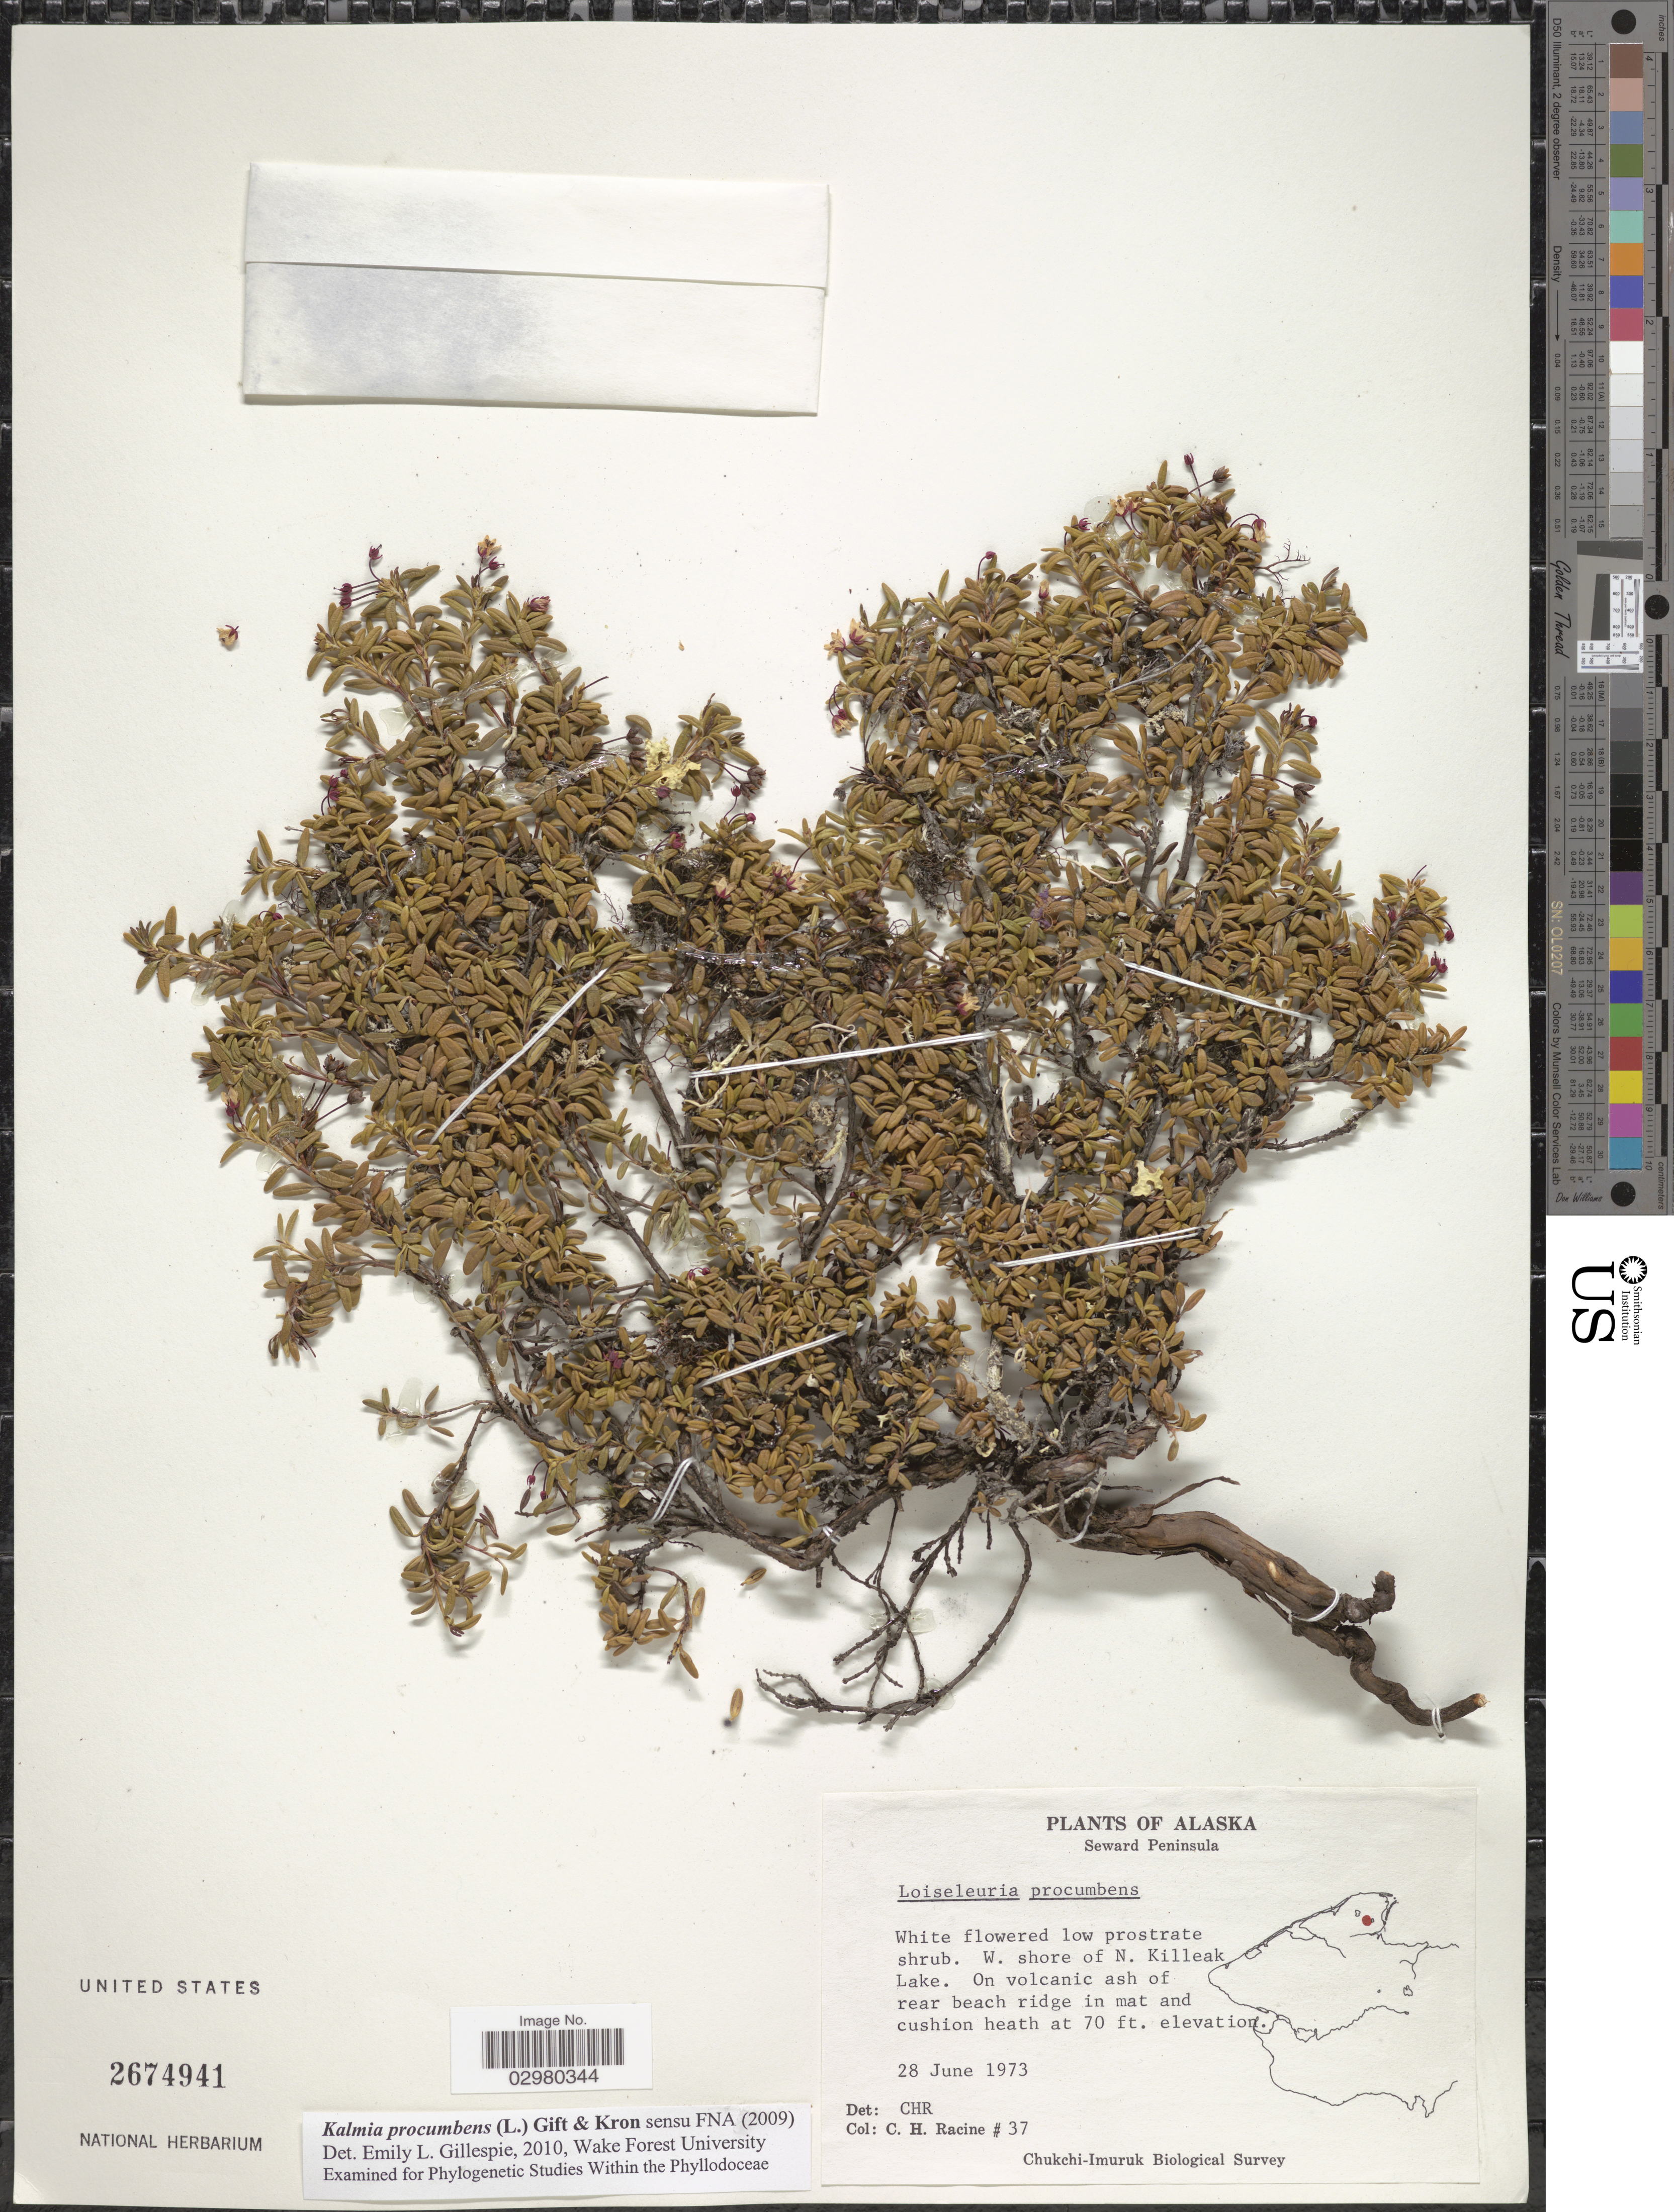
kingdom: Plantae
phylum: Tracheophyta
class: Magnoliopsida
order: Ericales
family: Ericaceae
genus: Loiseleuria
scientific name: Loiseleuria procumbens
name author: (L.) Desv.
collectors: C. Racine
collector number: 37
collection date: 1973-06-28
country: United States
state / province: Alaska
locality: Seward Peninsula. W. shore of N. Killeak Lake. On volcanic ash of rear beach ridge in mat and cushion heath.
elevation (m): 21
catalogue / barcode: US 2674941